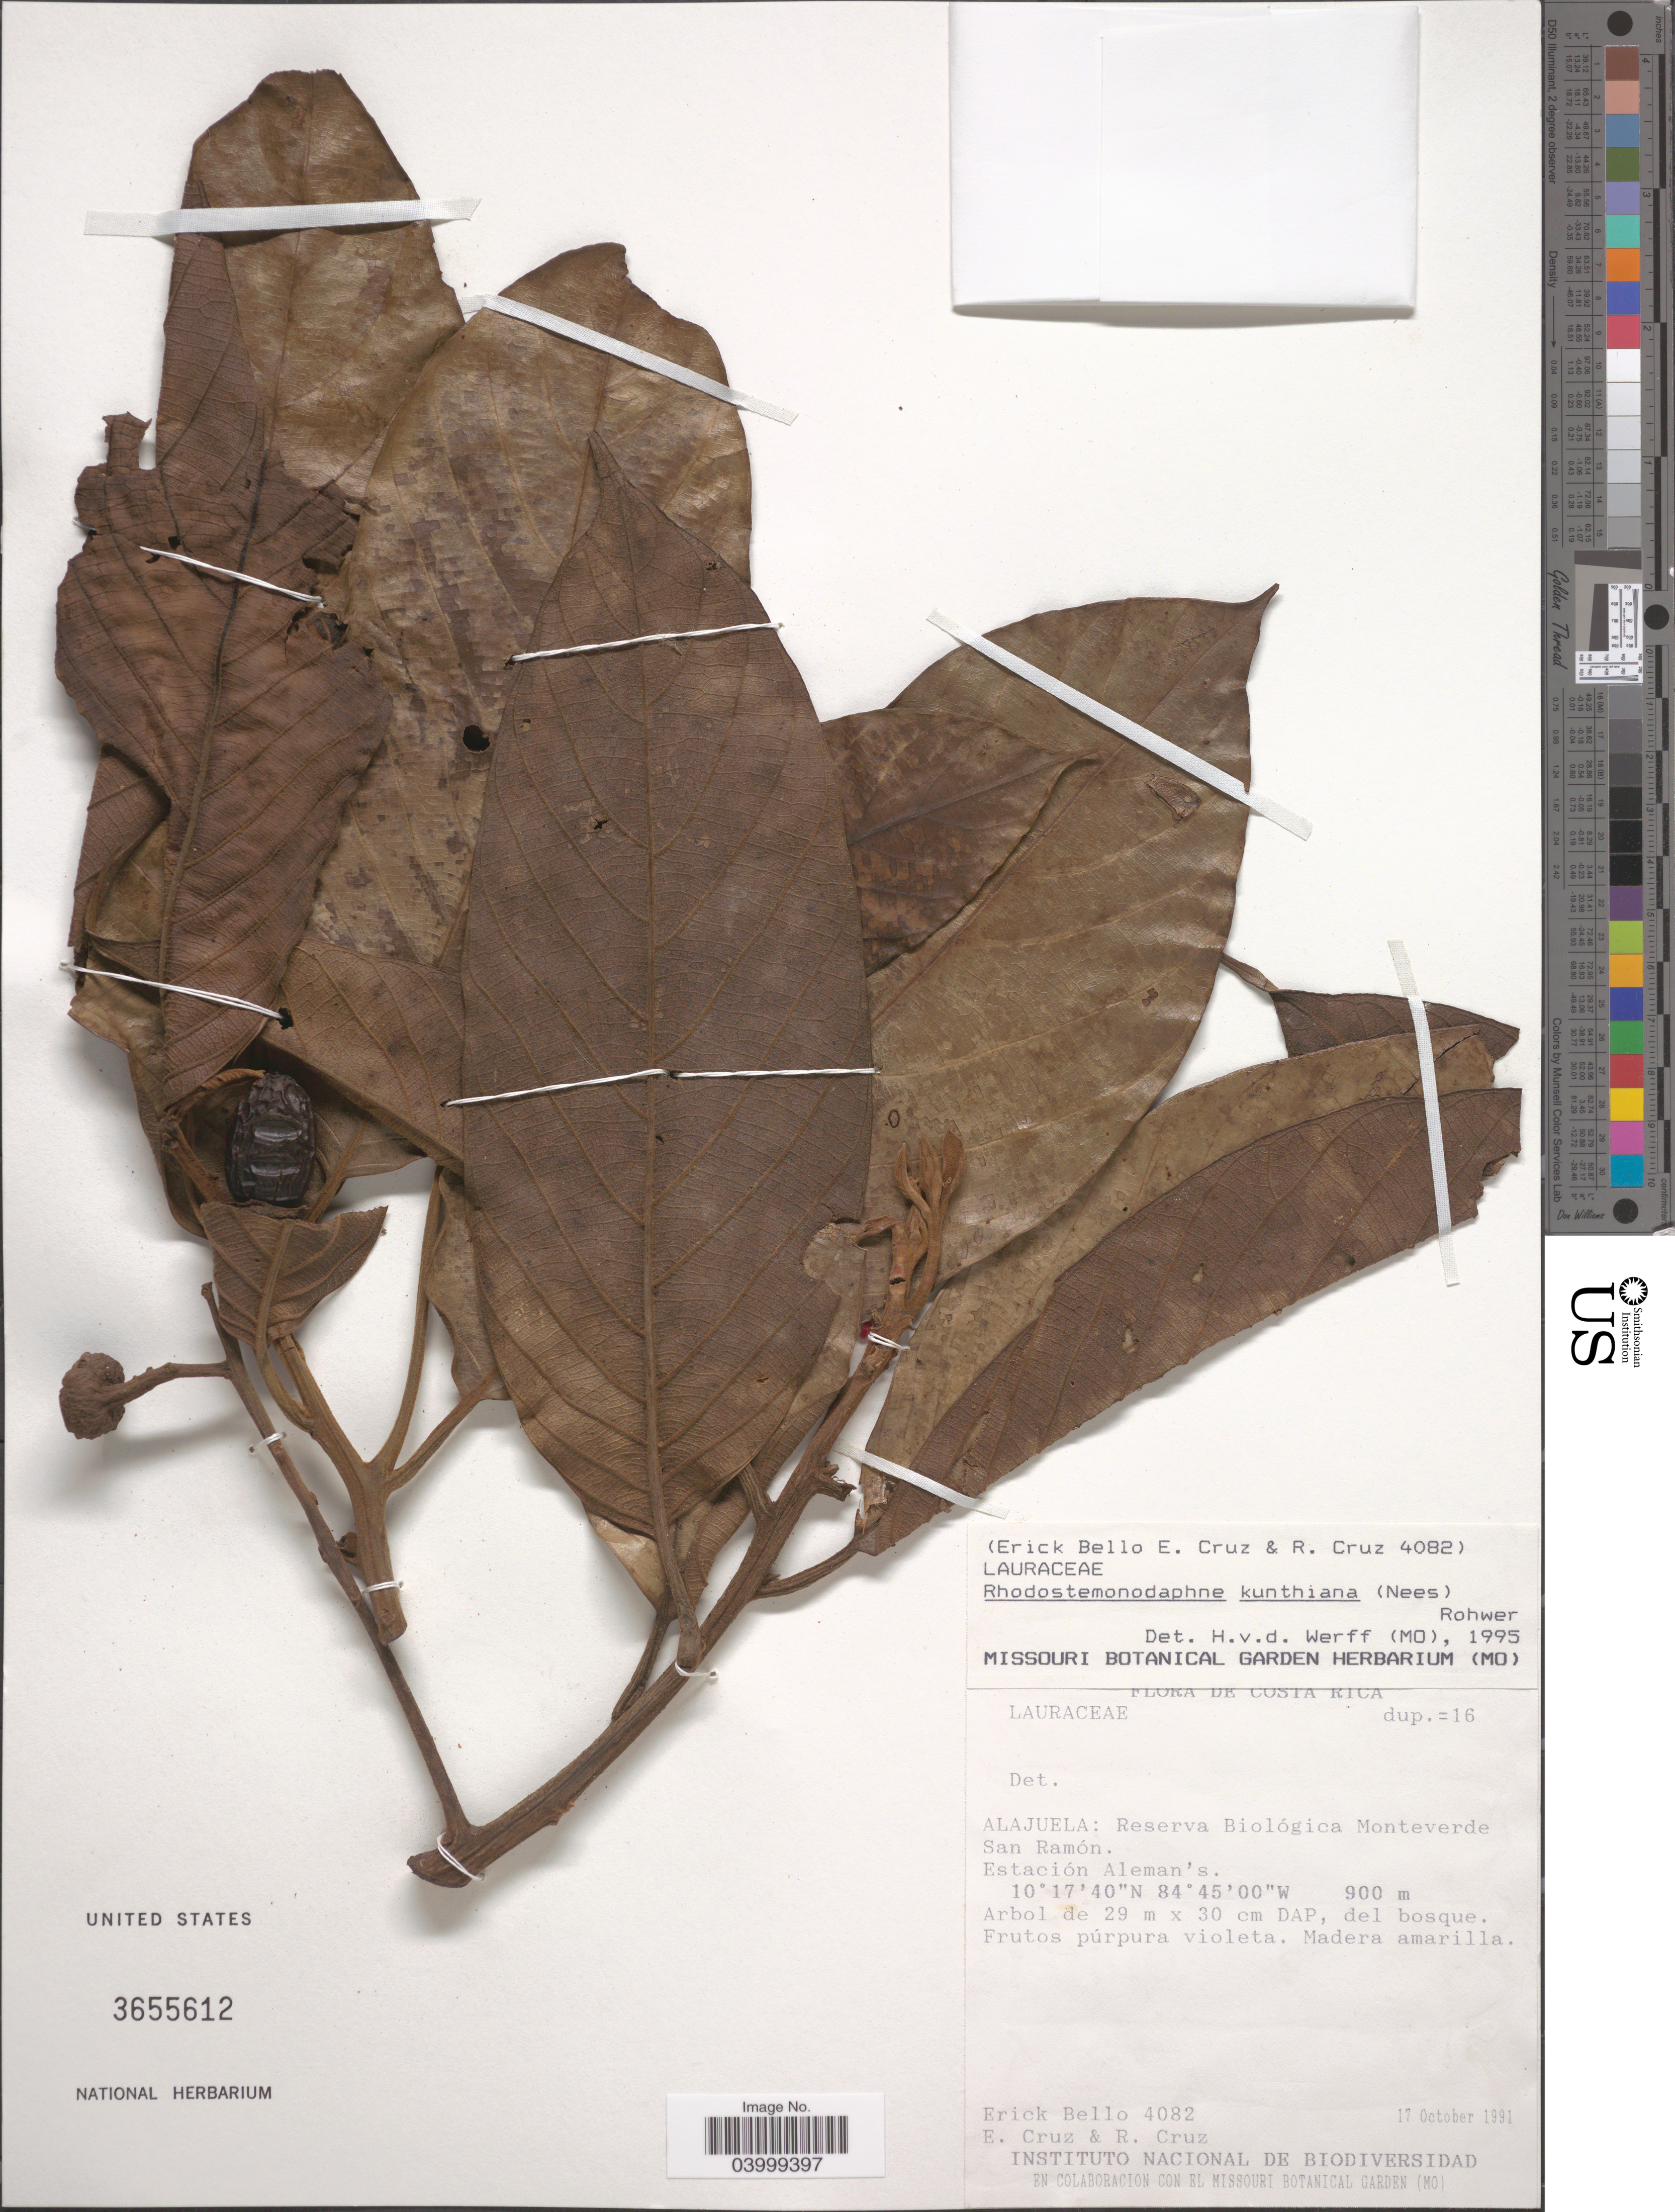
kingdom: Plantae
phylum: Tracheophyta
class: Magnoliopsida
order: Laurales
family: Lauraceae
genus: Rhodostemonodaphne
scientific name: Rhodostemonodaphne kunthiana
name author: (Nees) Rohwer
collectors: E. Bello C., E. Cruz & R. Cruz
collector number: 4082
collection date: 1991-10-17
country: Costa Rica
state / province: Alajuela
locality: Reserva Biológica Monteverde San Ramón. Estación Aleman's.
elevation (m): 900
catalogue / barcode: US 3655612